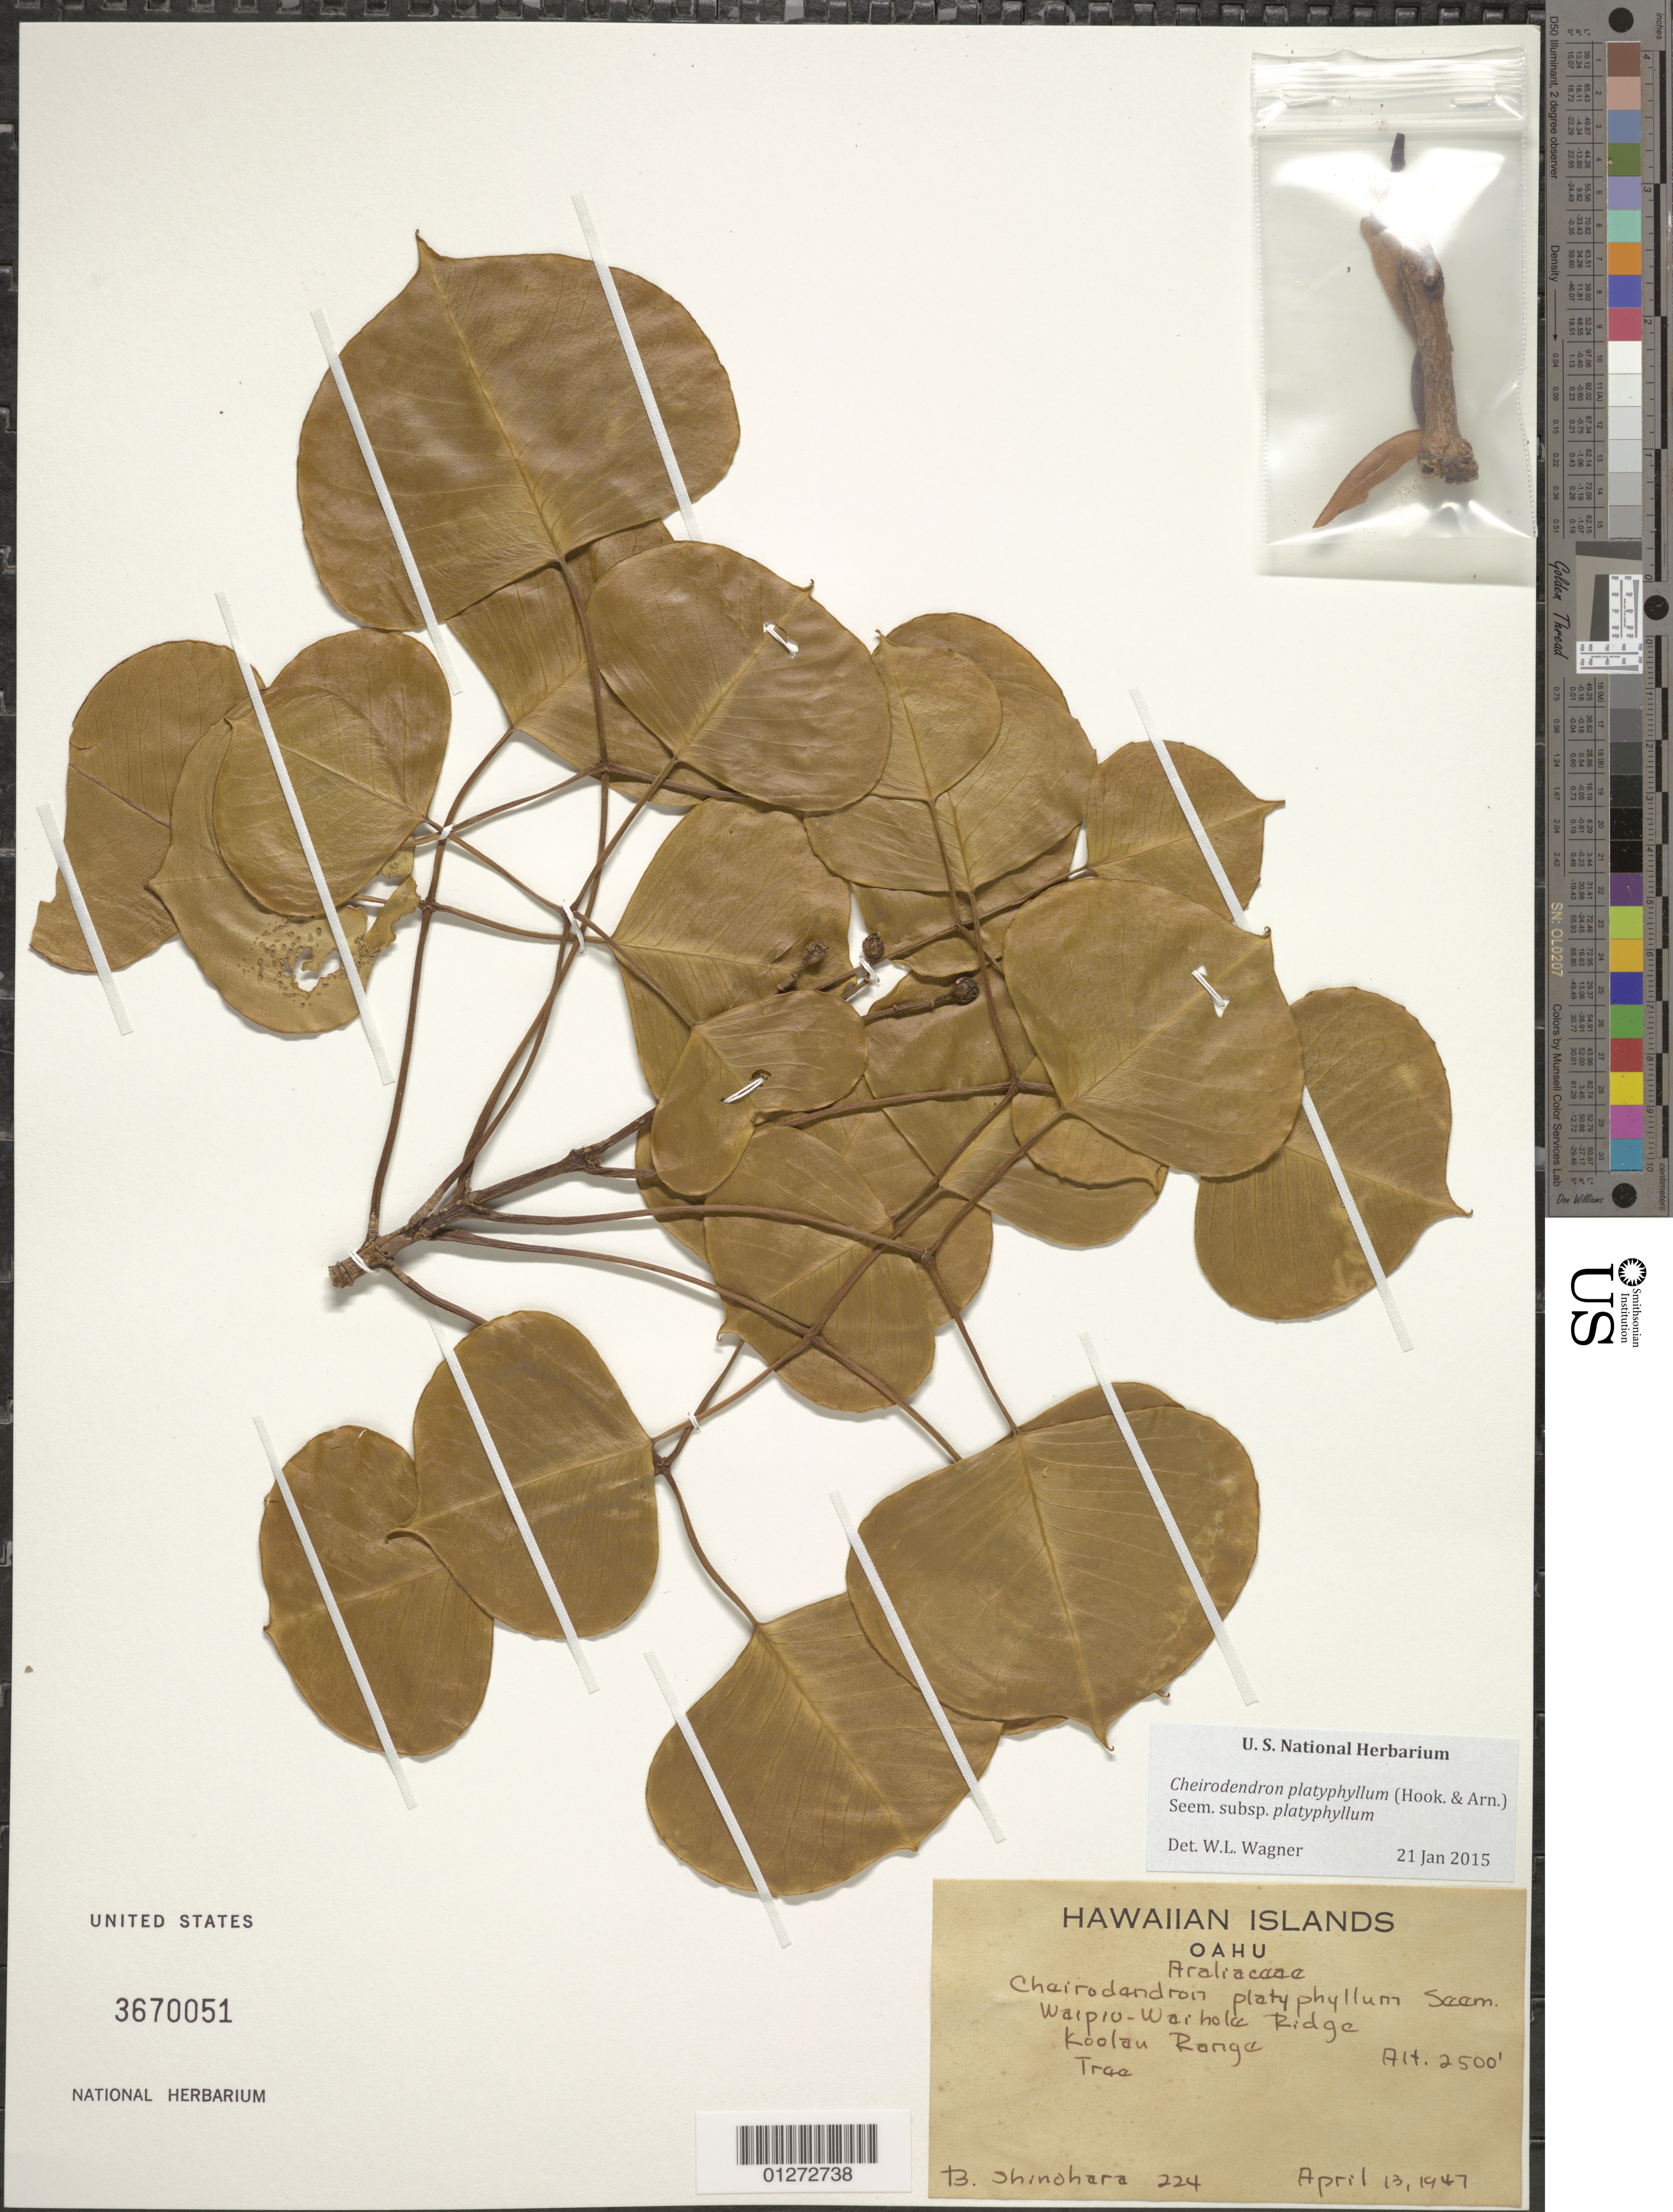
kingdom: Plantae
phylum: Tracheophyta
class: Magnoliopsida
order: Apiales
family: Araliaceae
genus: Cheirodendron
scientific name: Cheirodendron platyphyllum subsp. platyphyllum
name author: (Hook. & Arn.) Seem.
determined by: Wagner, W. L., (BOT), Smithsonian Institution - National Museum of Natural History (UNITED STATES)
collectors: B. Shinohara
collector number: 224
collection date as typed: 13 Apr 1947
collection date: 1947-04-13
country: United States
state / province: Hawaii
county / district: Honolulu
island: Oahu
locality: Waipio-Waihole Ridge, Koolau Range.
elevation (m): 762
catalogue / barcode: US 3670051